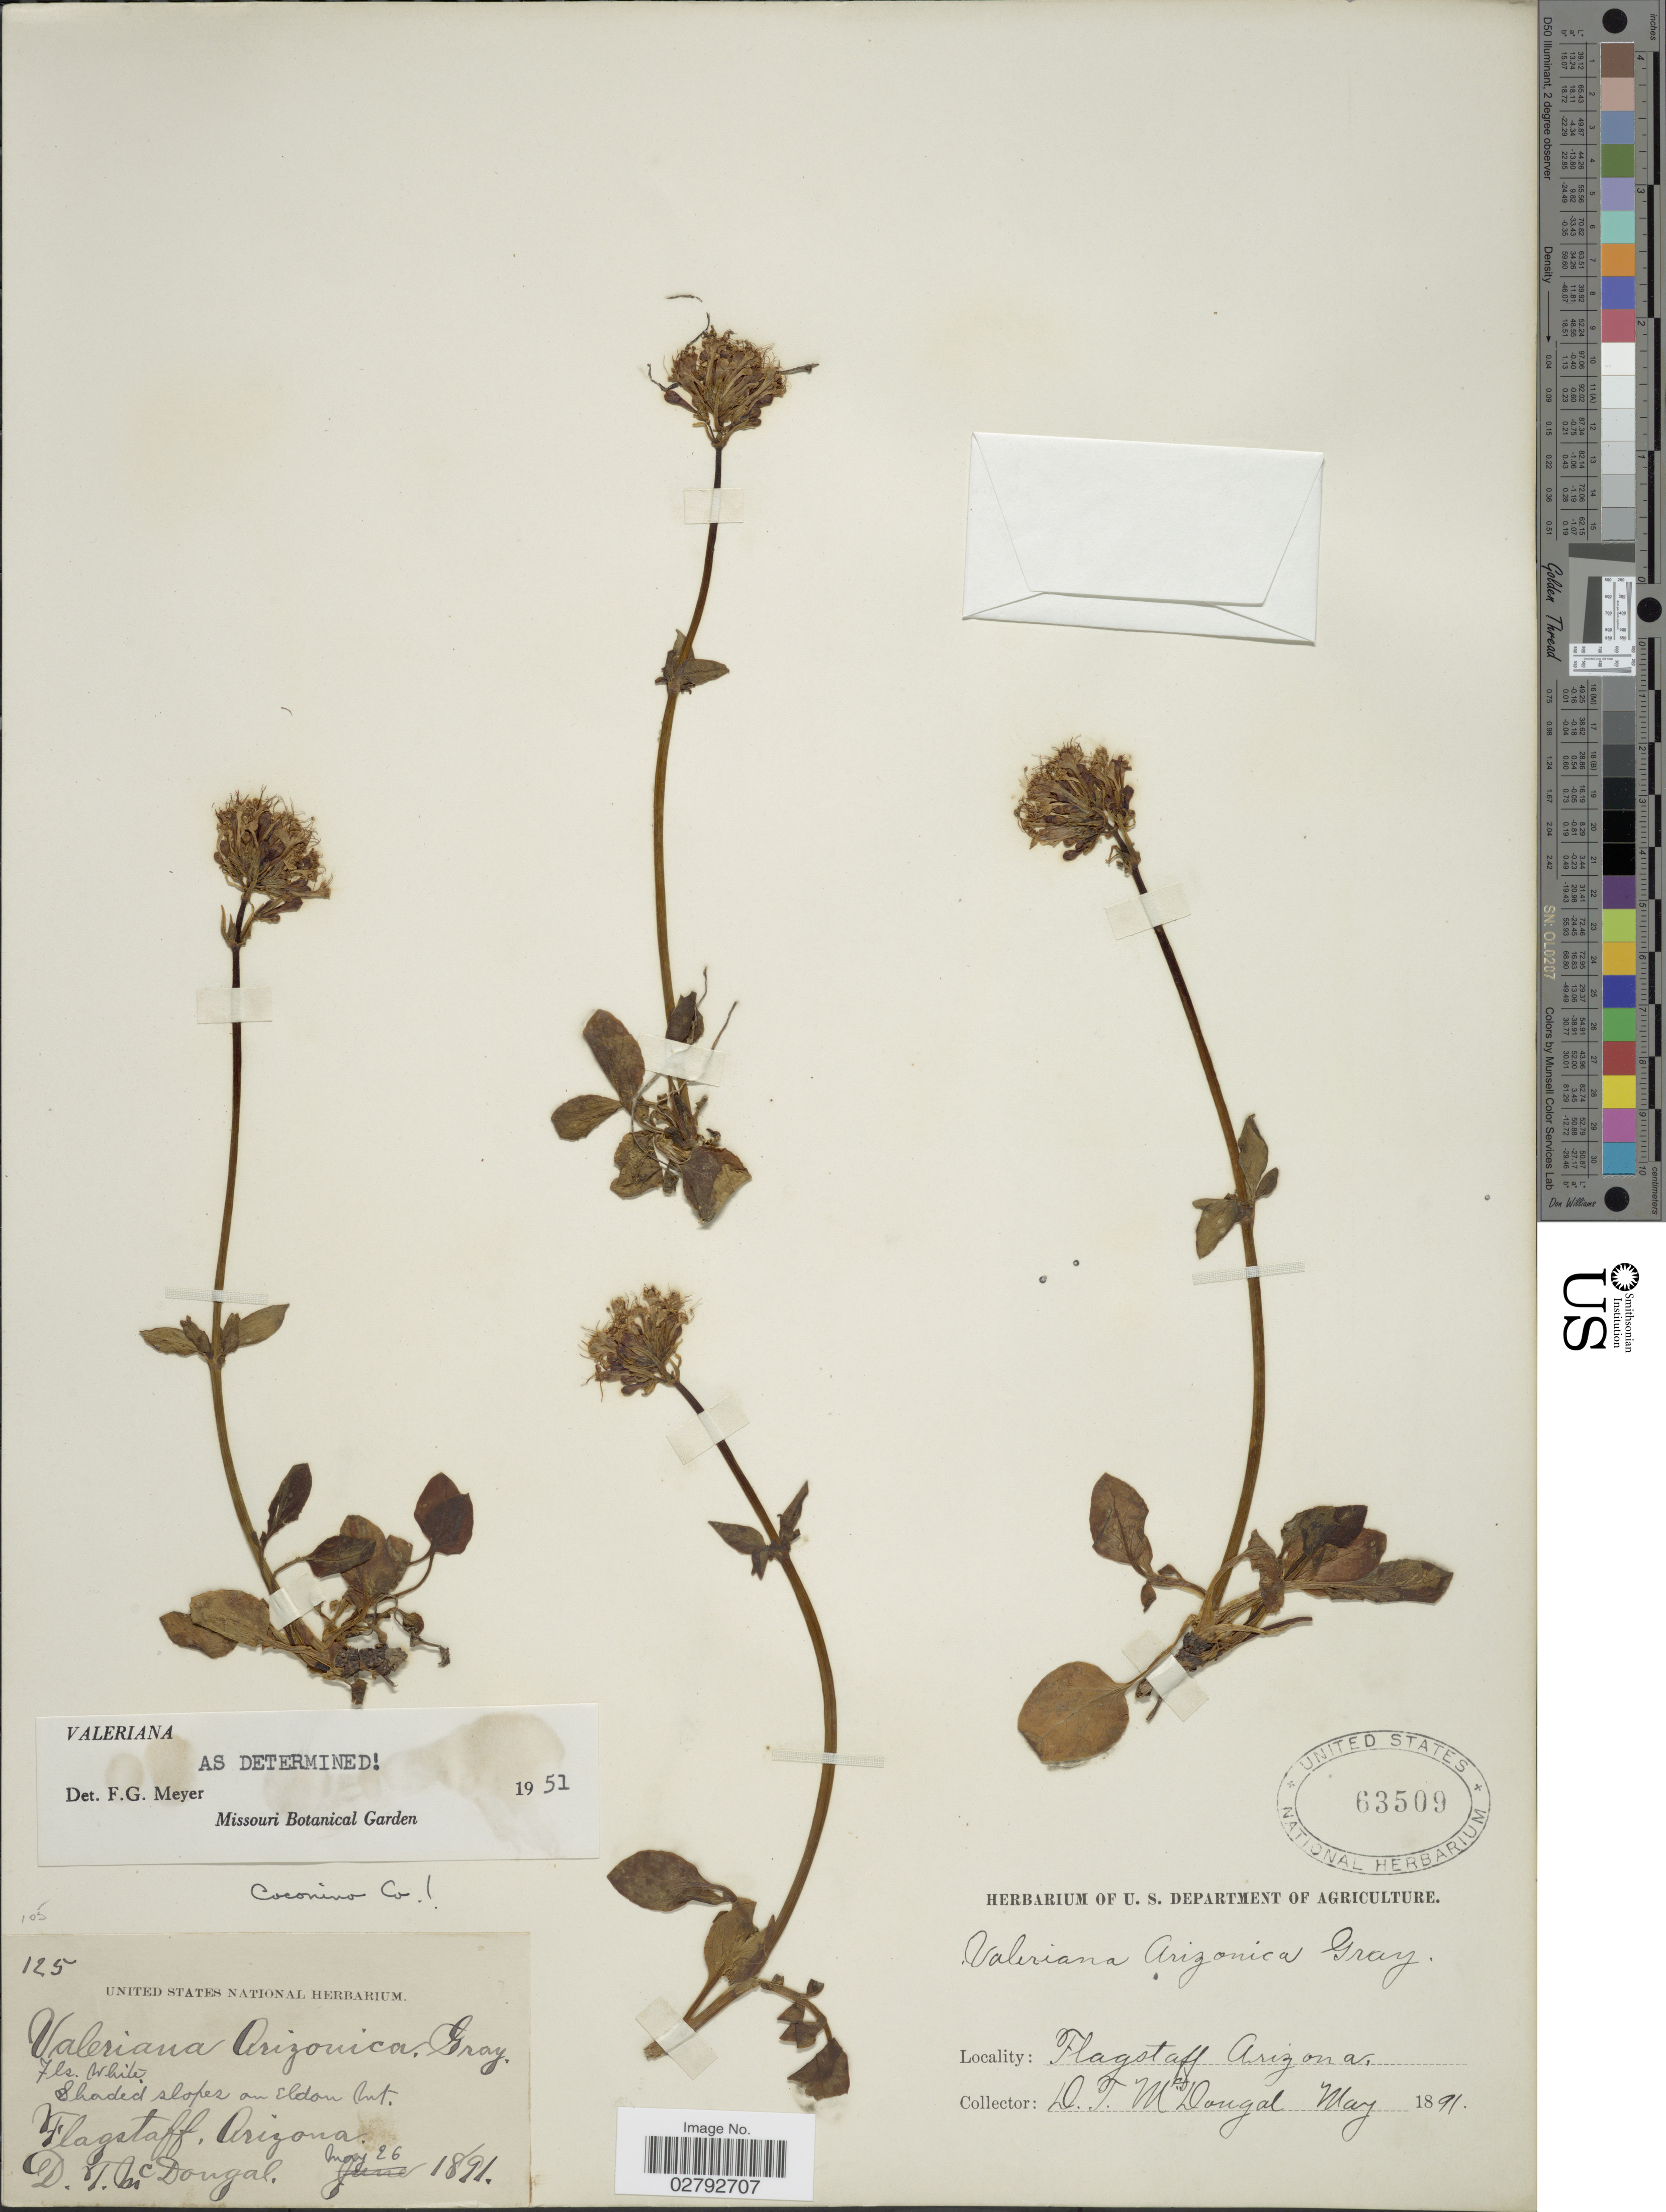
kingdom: Plantae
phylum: Tracheophyta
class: Magnoliopsida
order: Dipsacales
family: Caprifoliaceae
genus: Valeriana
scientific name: Valeriana arizonica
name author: A. Gray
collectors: D. T. MacDougal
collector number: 125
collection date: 1891-05-26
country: United States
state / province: Arizona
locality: Shaded slopes on Eldon Mt. Flagstaff. Coconino Co.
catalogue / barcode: US 63509